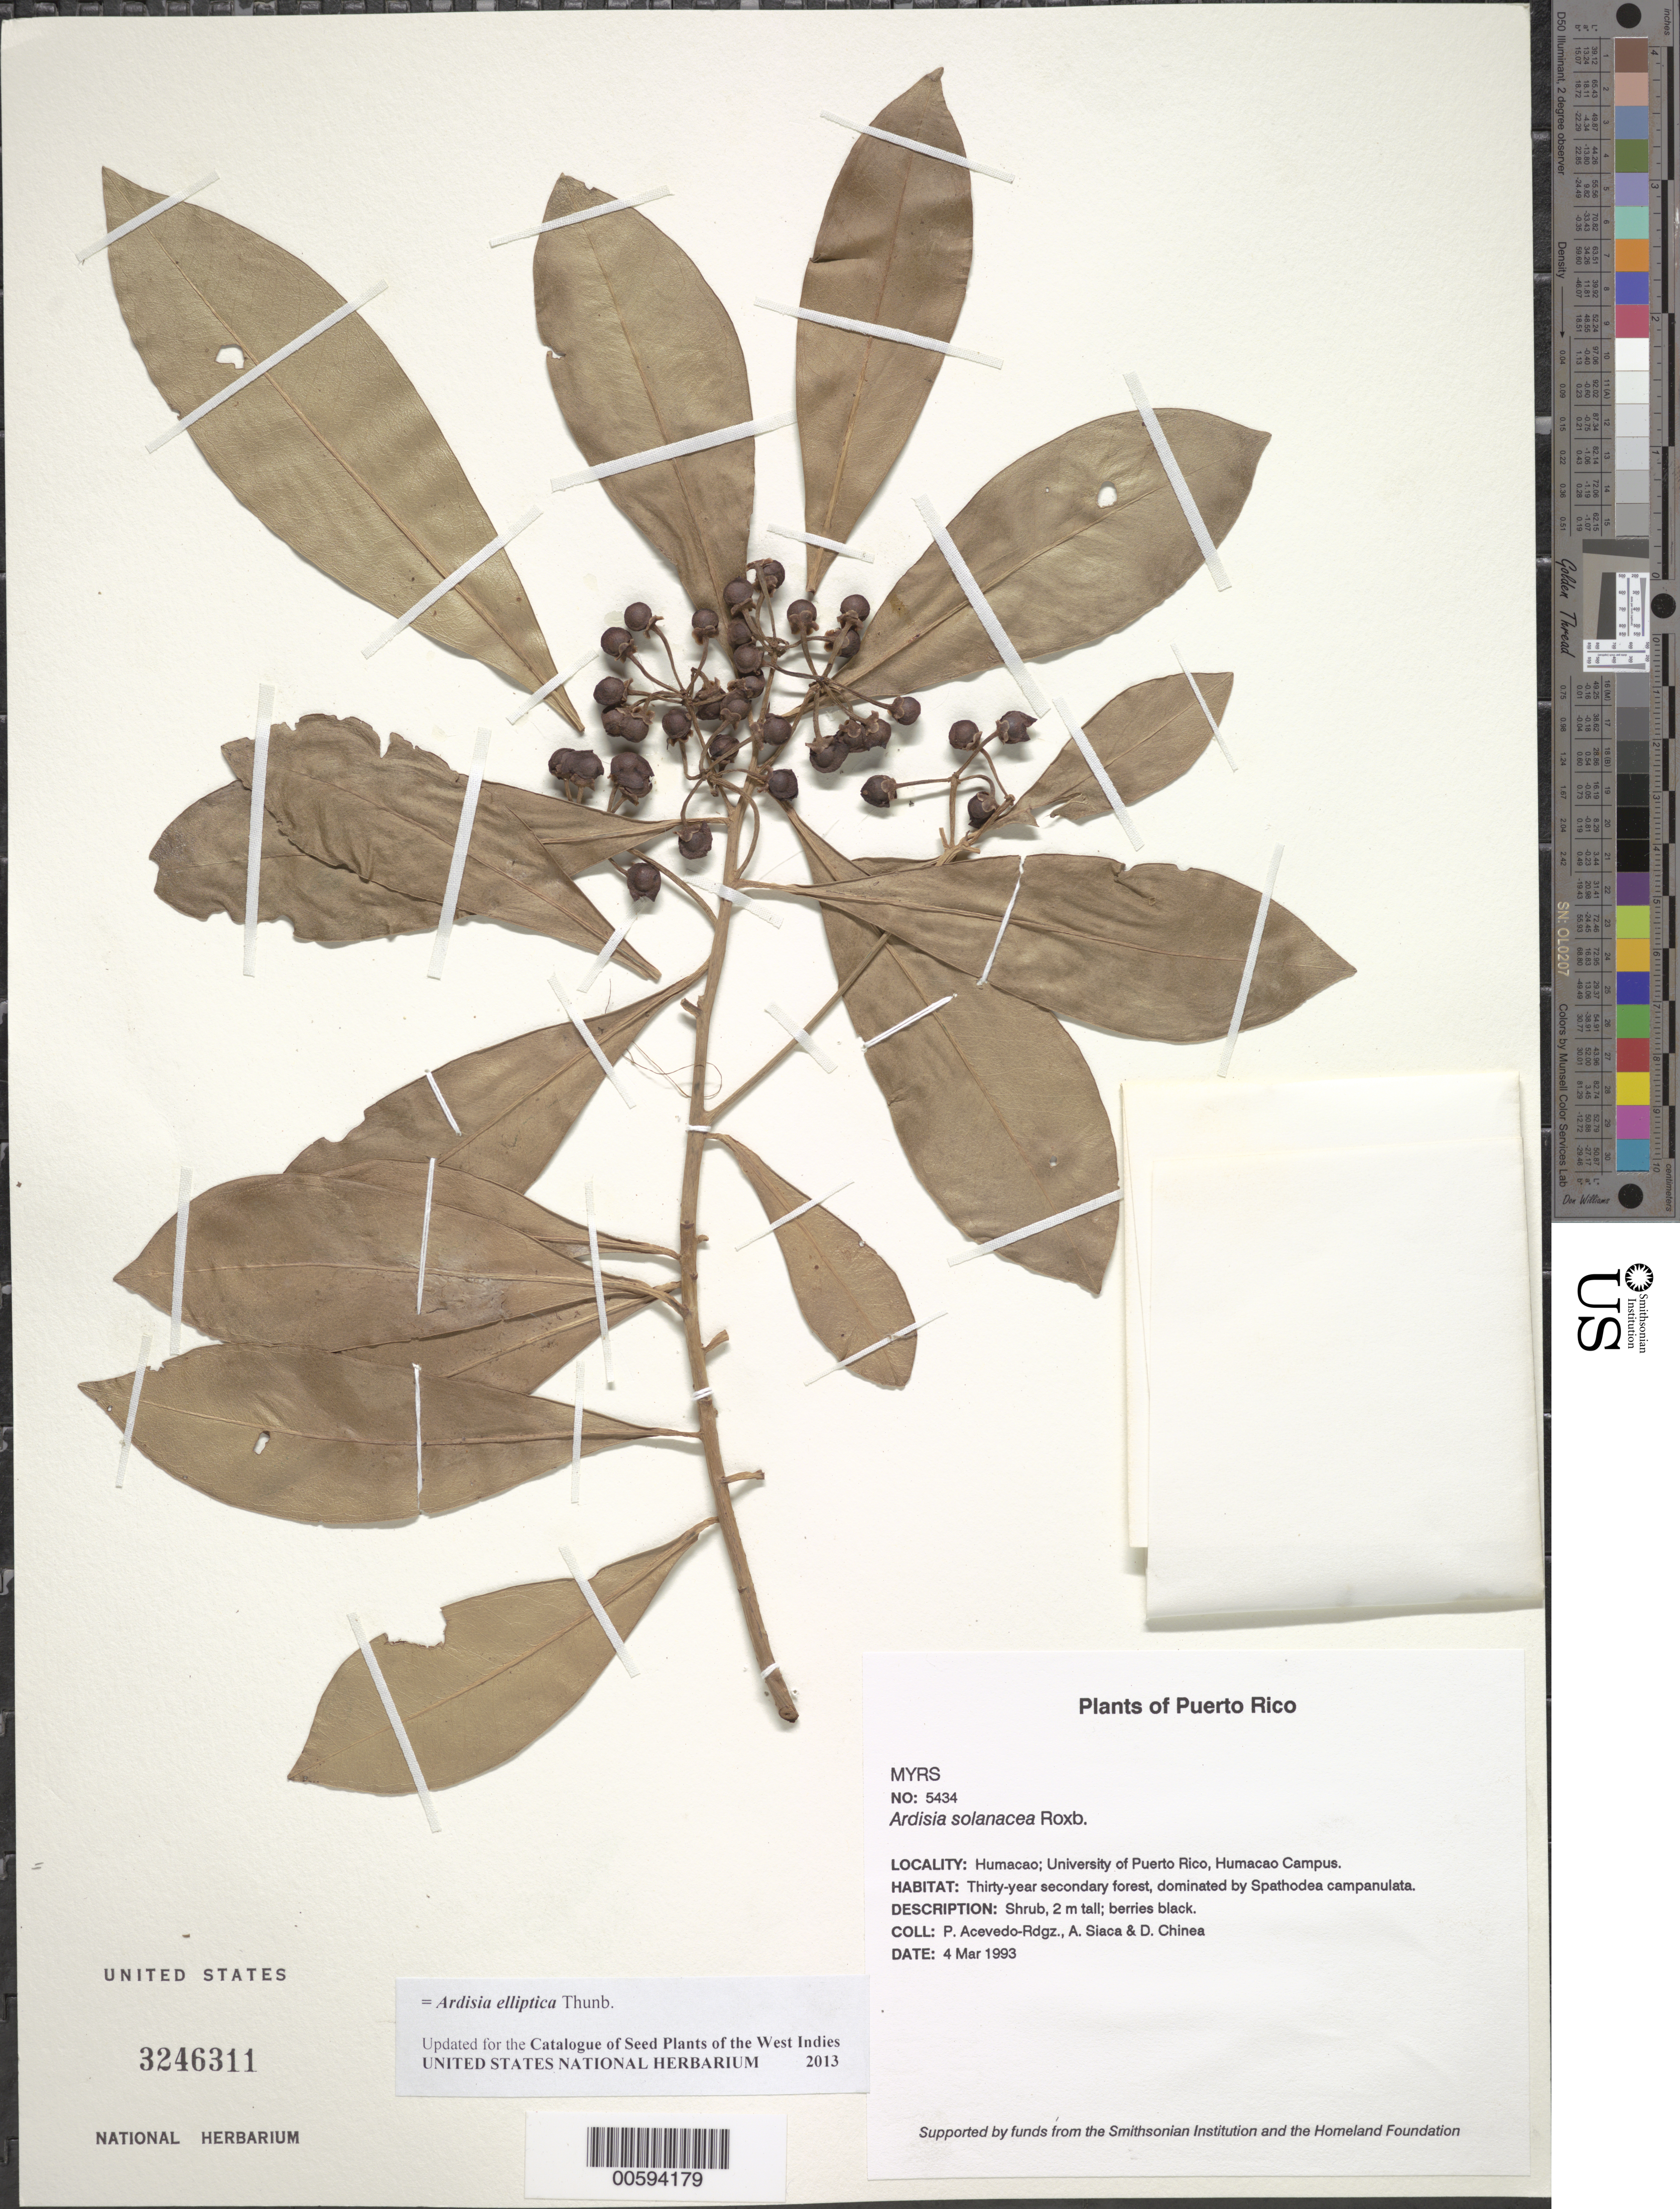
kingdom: Plantae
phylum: Tracheophyta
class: Magnoliopsida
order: Ericales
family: Primulaceae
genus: Ardisia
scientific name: Ardisia elliptica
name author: Thunb.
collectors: P. Acevedo-Rodr., A. Siaca & D. Chinea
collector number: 5434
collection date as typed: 04 Mar 1993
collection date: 1993-03-04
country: Puerto Rico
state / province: Humacao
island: Puerto Rico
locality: Humacao; University of Puerto Rico, Humacao Campus.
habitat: Thirty-year secondary forest, dominated by Spathodea campanulata.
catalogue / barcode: US 3246311